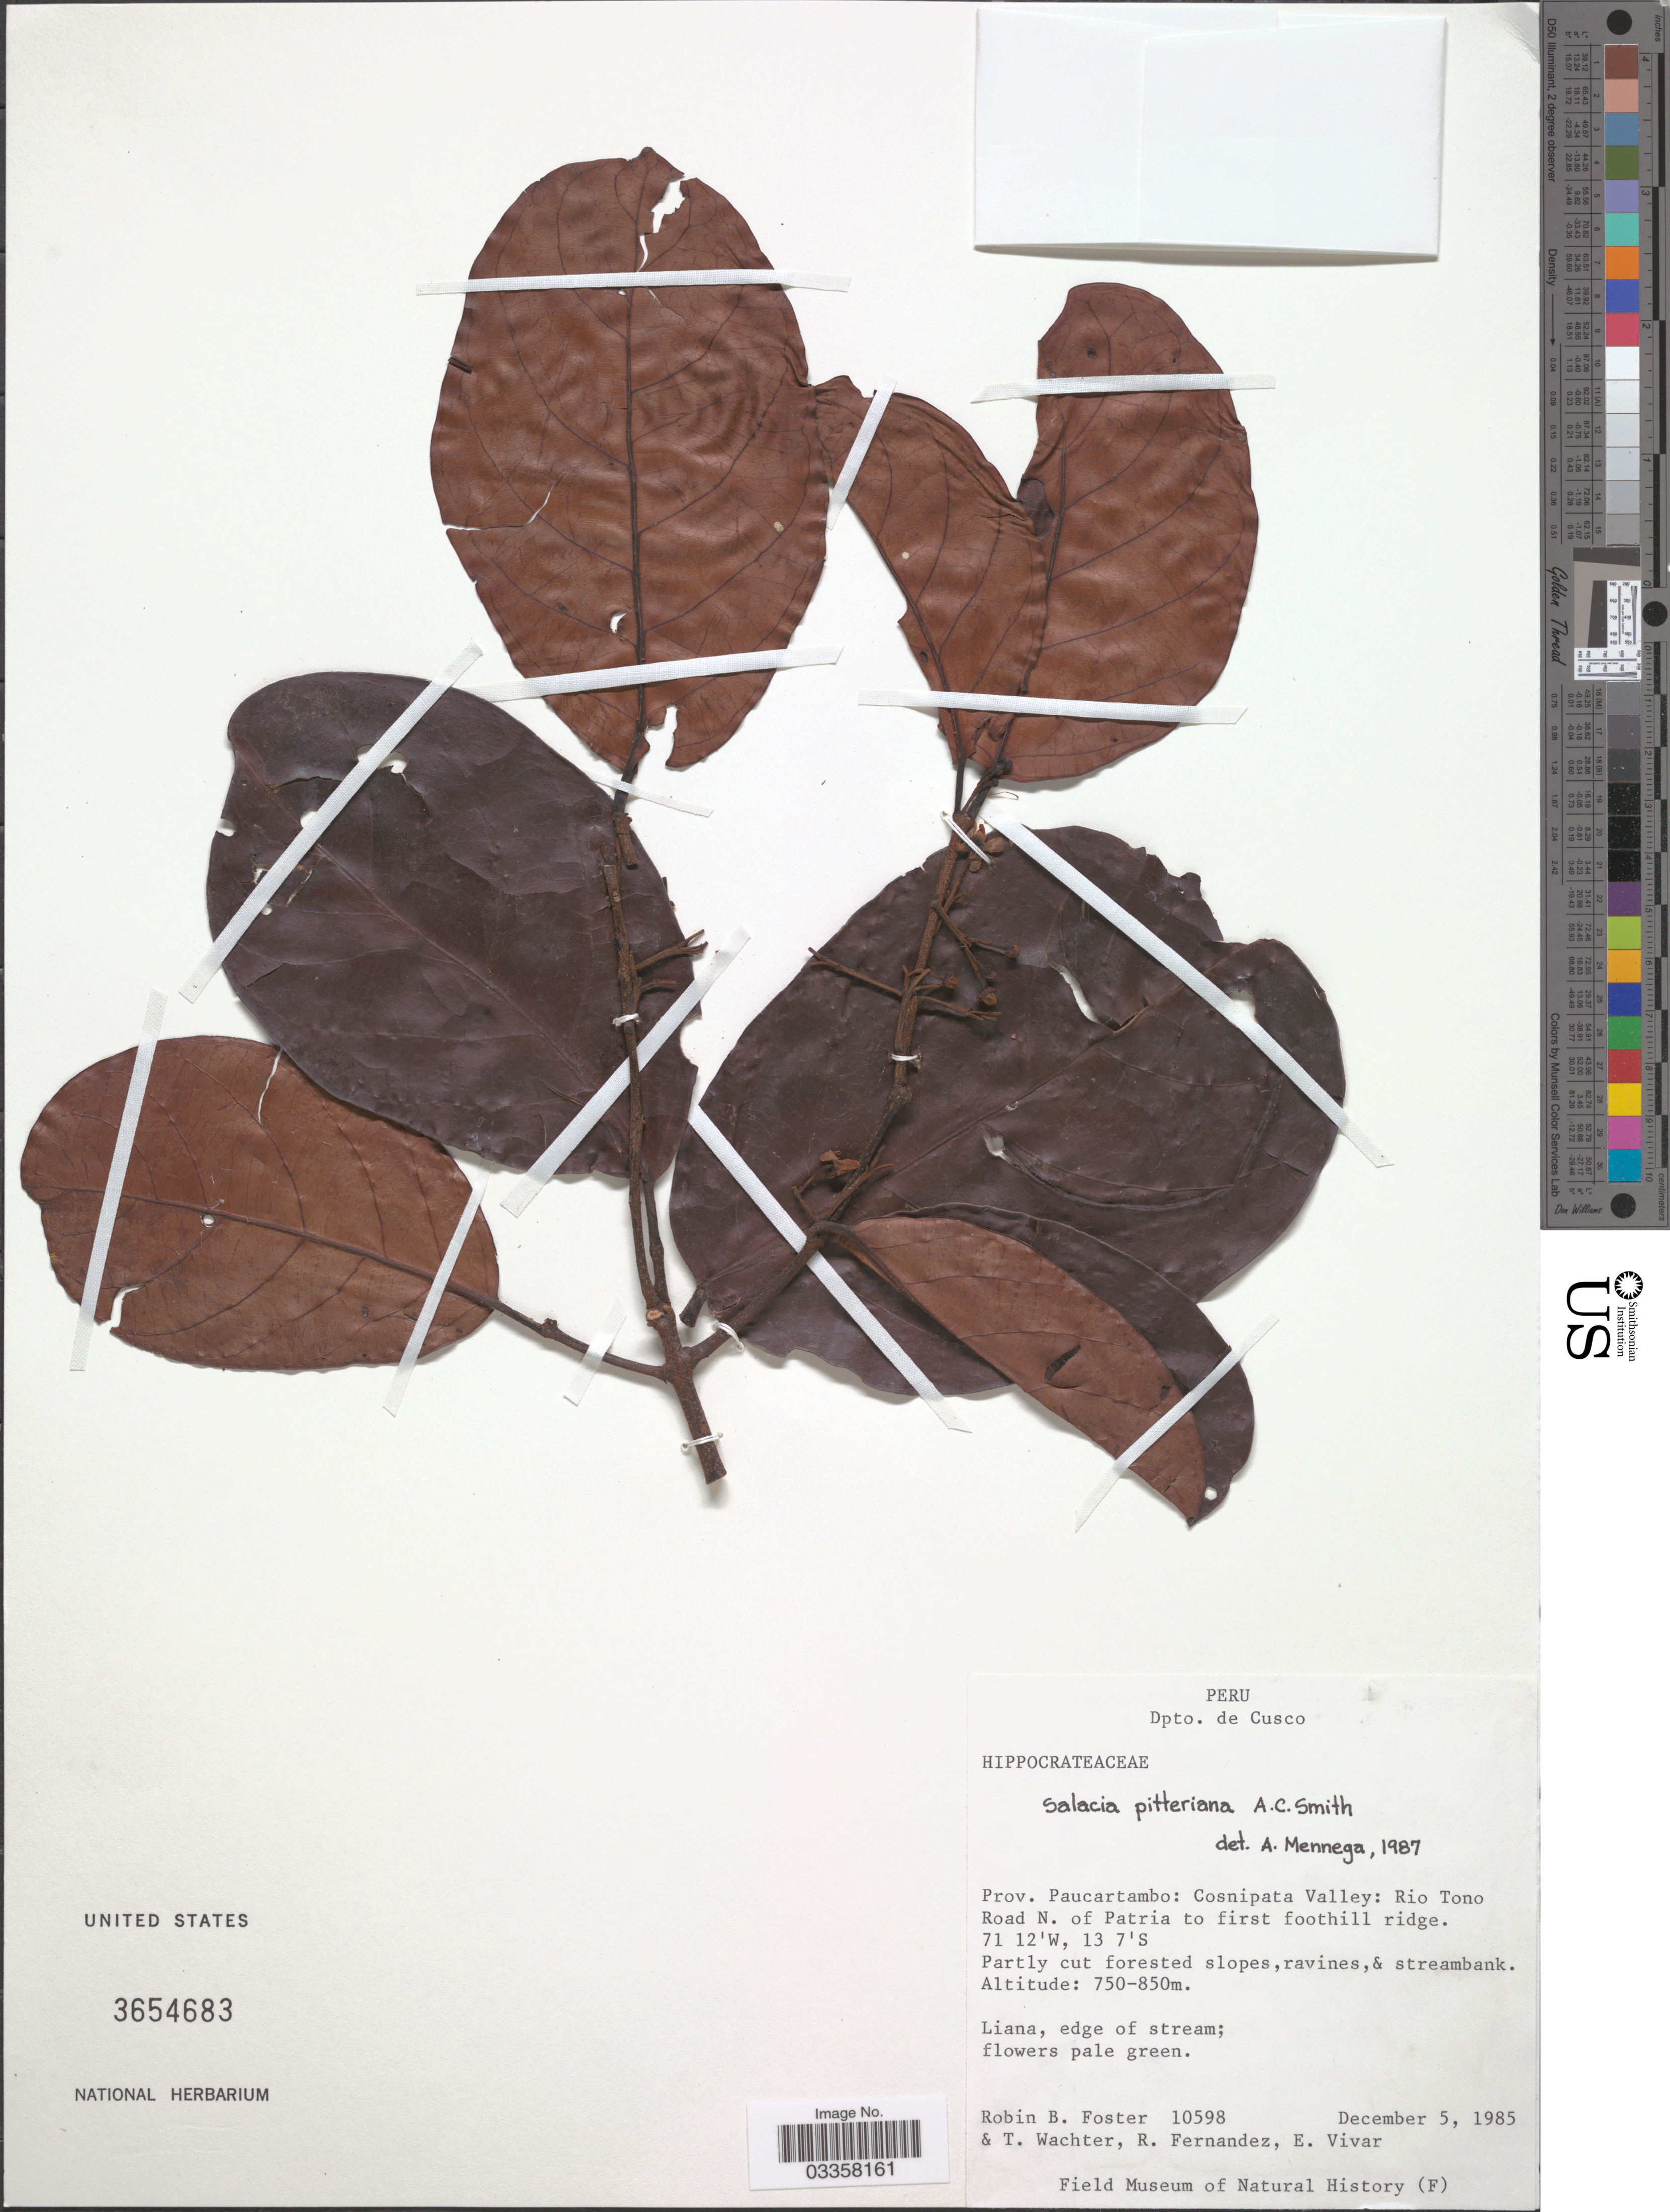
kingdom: Plantae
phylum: Tracheophyta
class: Magnoliopsida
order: Celastrales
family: Celastraceae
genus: Salacia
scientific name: Salacia pittieriana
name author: A.C. Sm.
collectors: R. B. Foster, T. Wachter, R. Fernandez & E. Vivar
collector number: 10598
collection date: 1985-12-05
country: Peru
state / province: Cusco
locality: Dpto. Cusco, Prov. Paucartambo: Cosnipata Valley: Rio Tono Road N. of Patria to first foothill ridge.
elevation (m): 750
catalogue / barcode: US 3654683